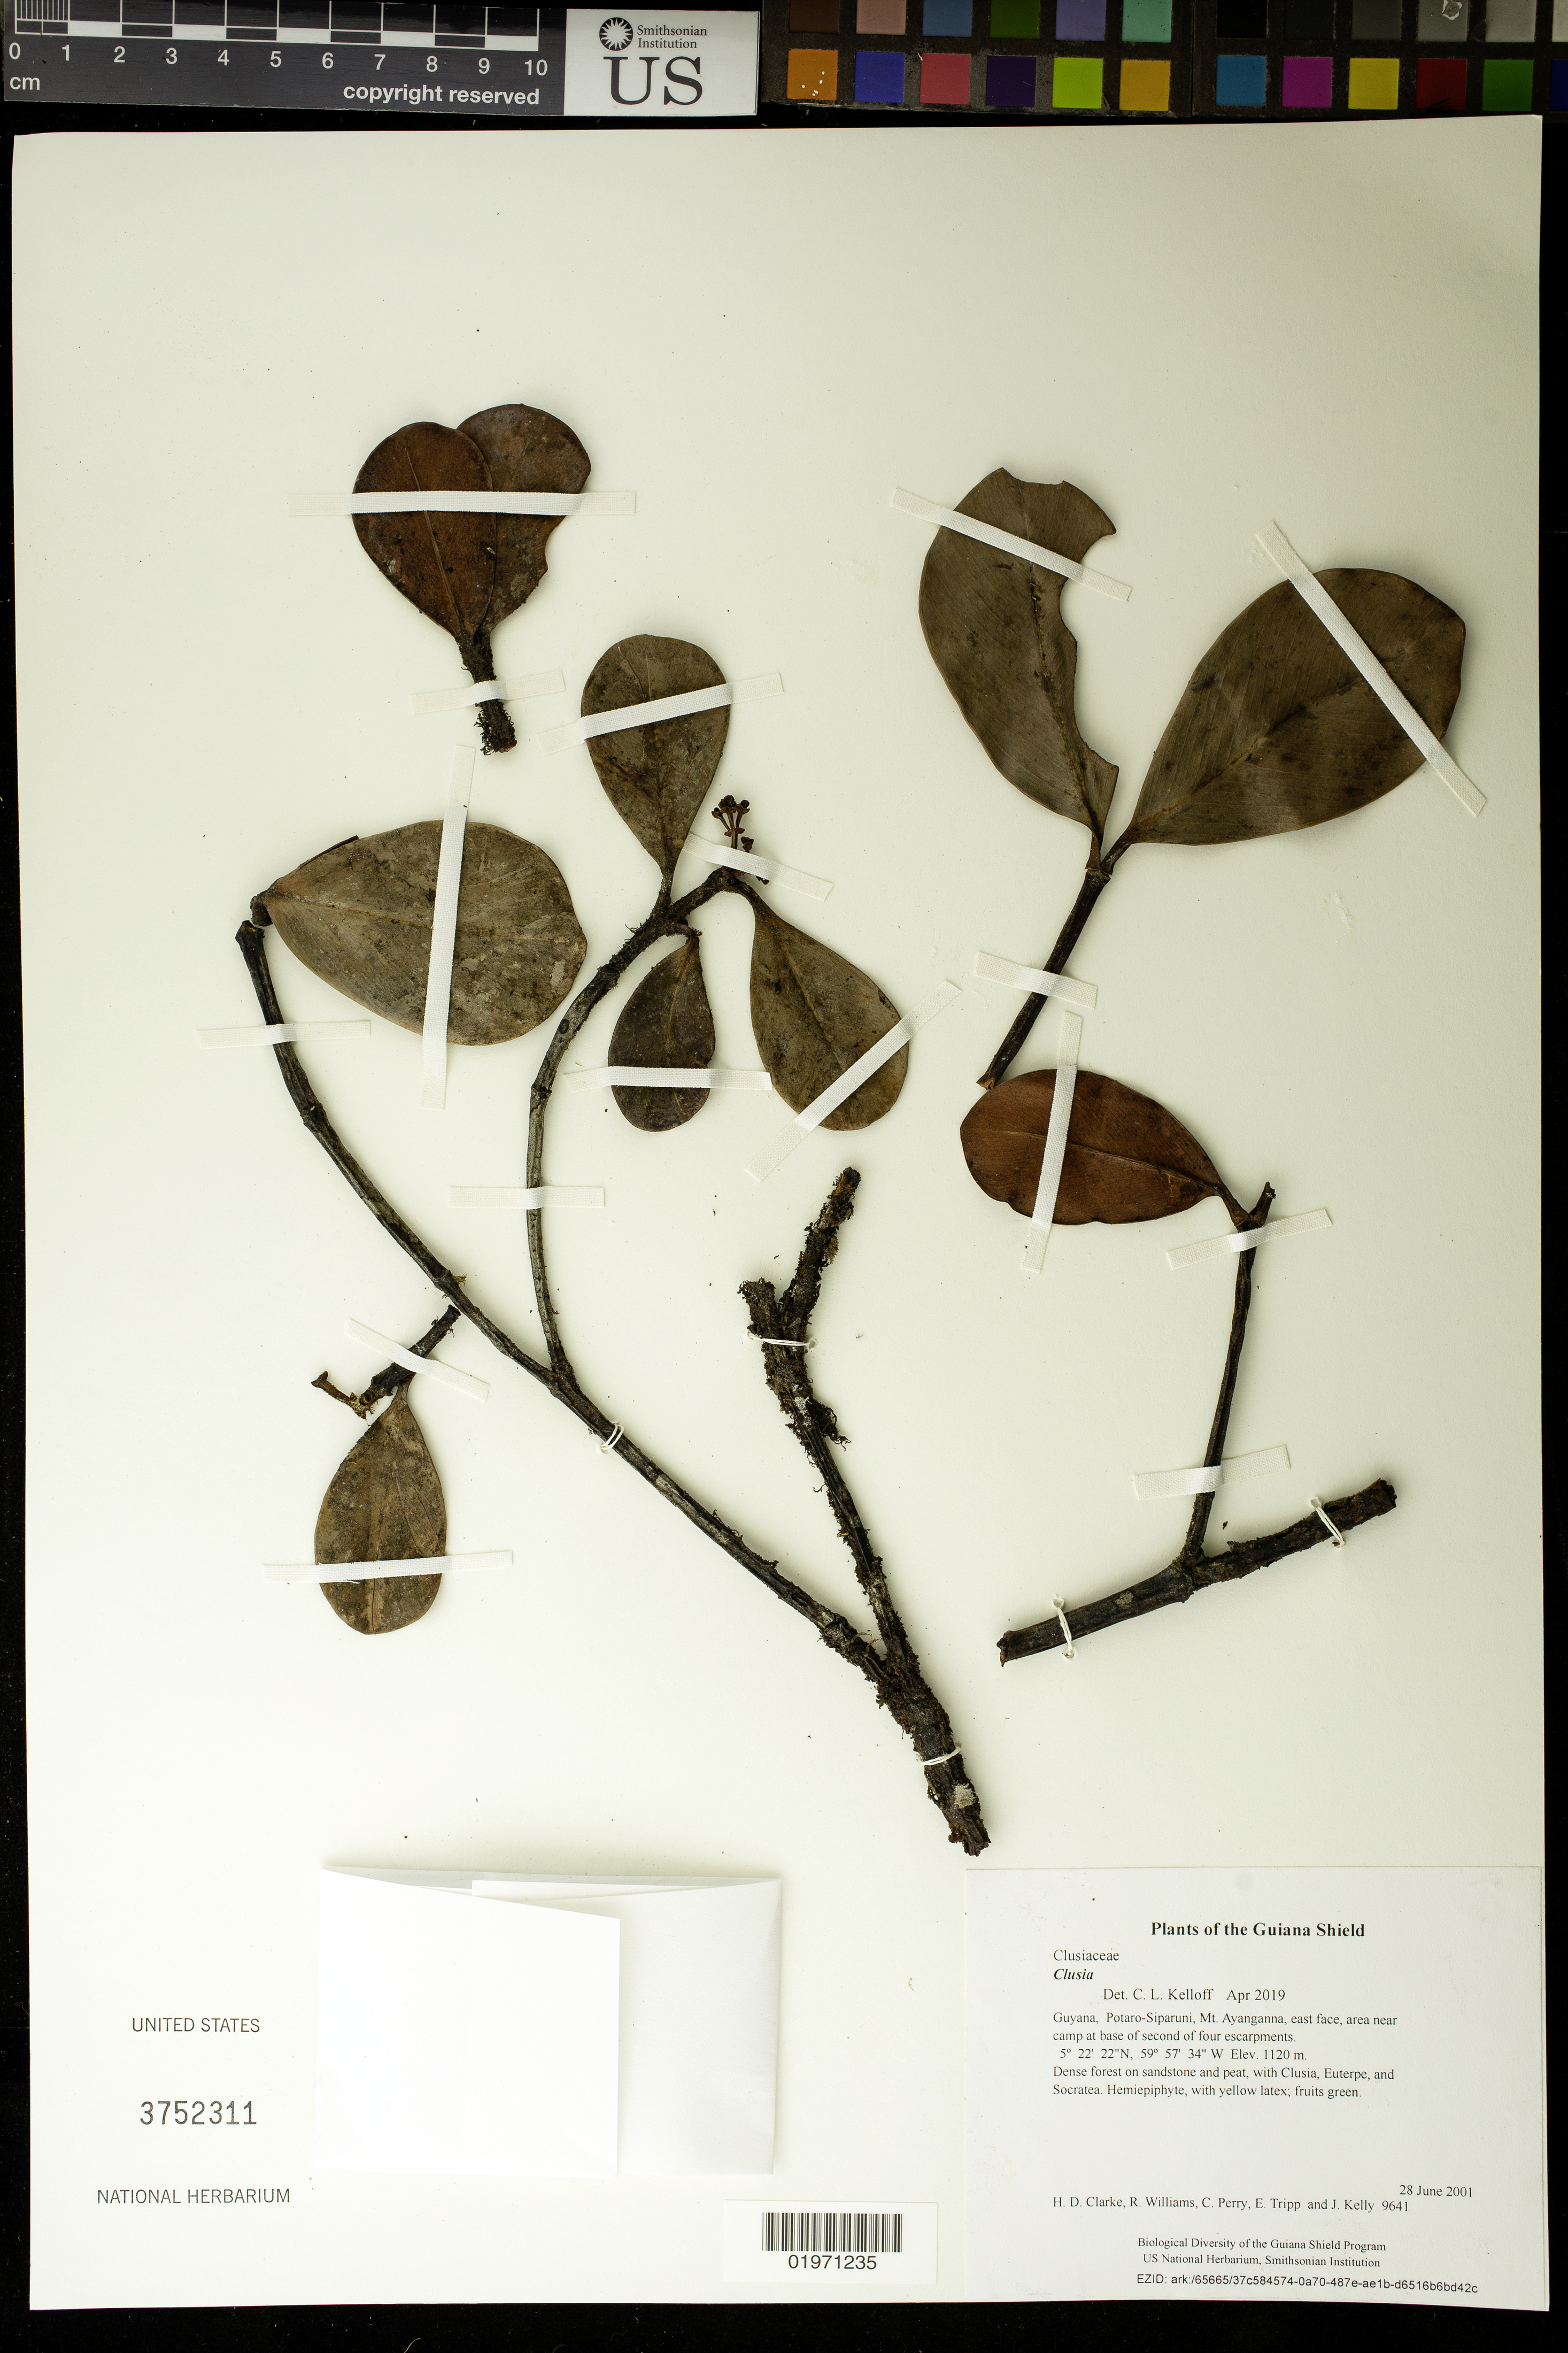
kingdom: Plantae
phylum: Tracheophyta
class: Magnoliopsida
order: Malpighiales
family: Clusiaceae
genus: Clusia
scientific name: Clusia sp.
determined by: Kelloff, C. L.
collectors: H. D. Clarke, R. Williams, C. Perry, E. Tripp & J. Kelly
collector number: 9641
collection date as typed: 28 June 2001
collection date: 2001-06-28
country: Guyana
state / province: Potaro-Siparuni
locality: Mt. Ayanganna, east face, area near camp at base of second of four escarpments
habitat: Dense forest on sandstone and peat, with Clusia, Euterpe, and Socratea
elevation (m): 1120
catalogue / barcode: US 3752311